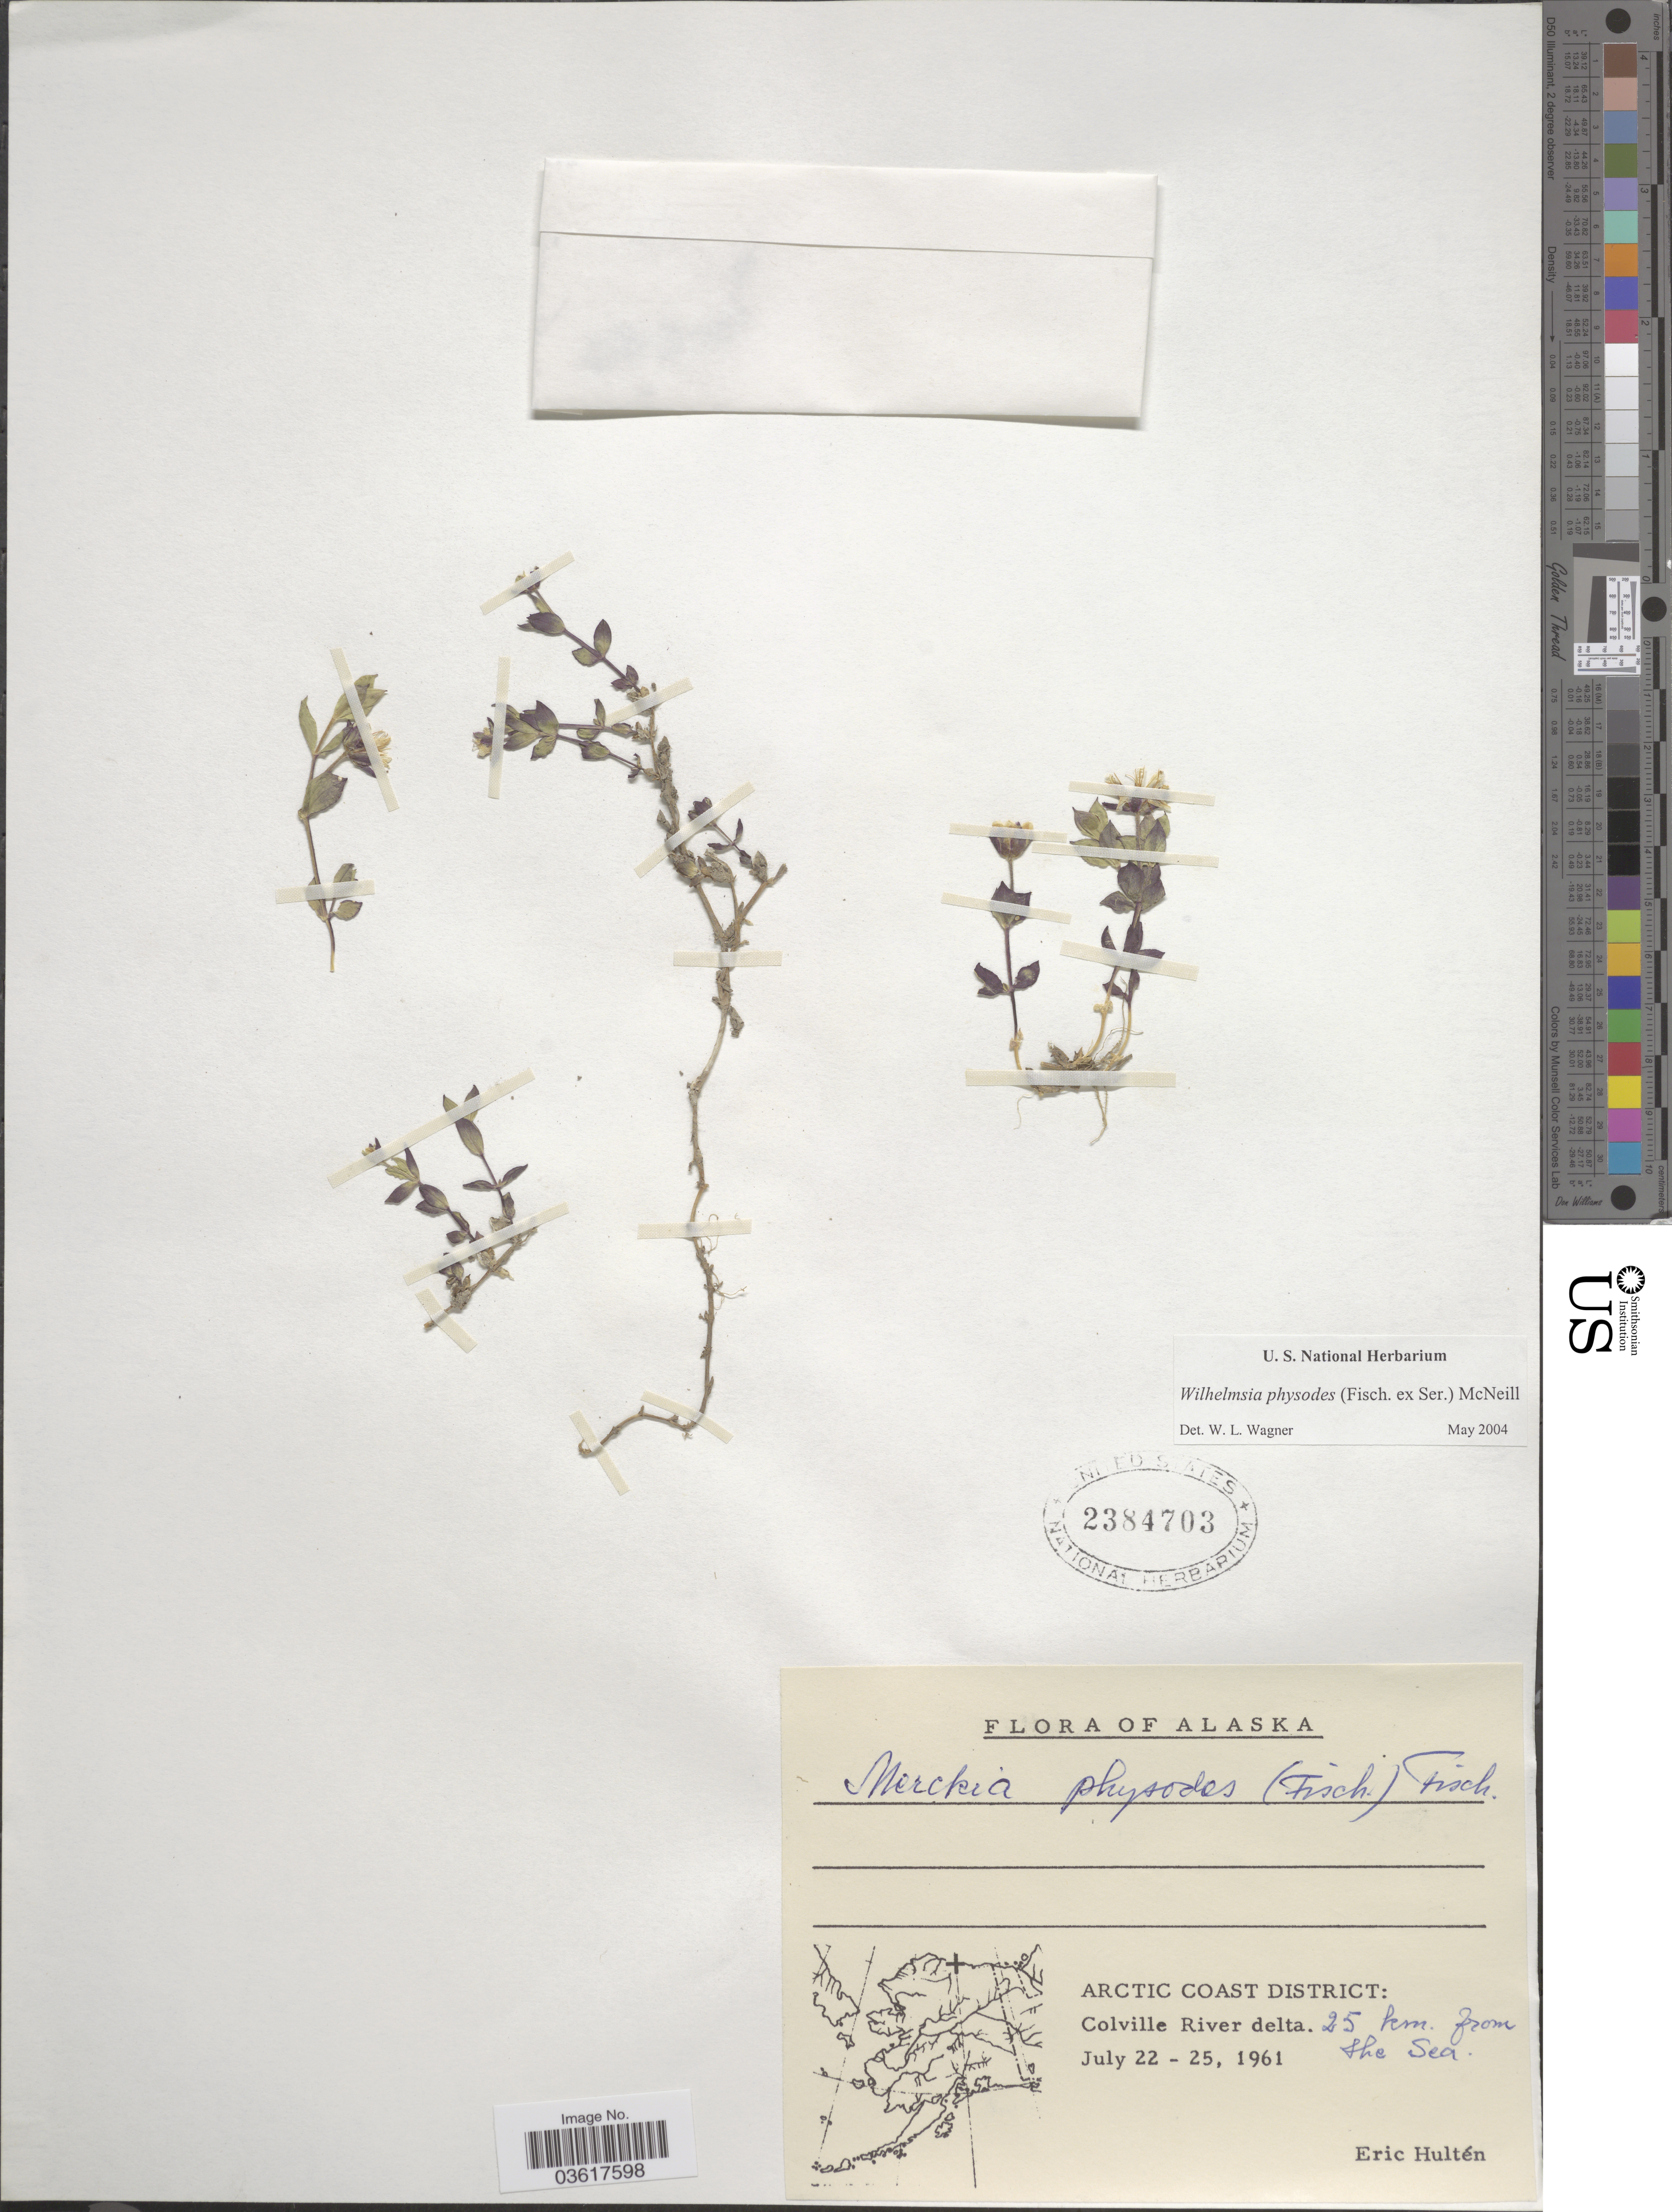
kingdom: Plantae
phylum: Tracheophyta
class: Magnoliopsida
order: Caryophyllales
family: Caryophyllaceae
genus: Wilhelmsia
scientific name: Wilhelmsia sp.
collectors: E. G. Hultén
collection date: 1961-07-22/1961-07-25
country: United States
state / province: Alaska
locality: Arctic Coast District: Colville River delta. 25 km. from the Sea.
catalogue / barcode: US 2384703